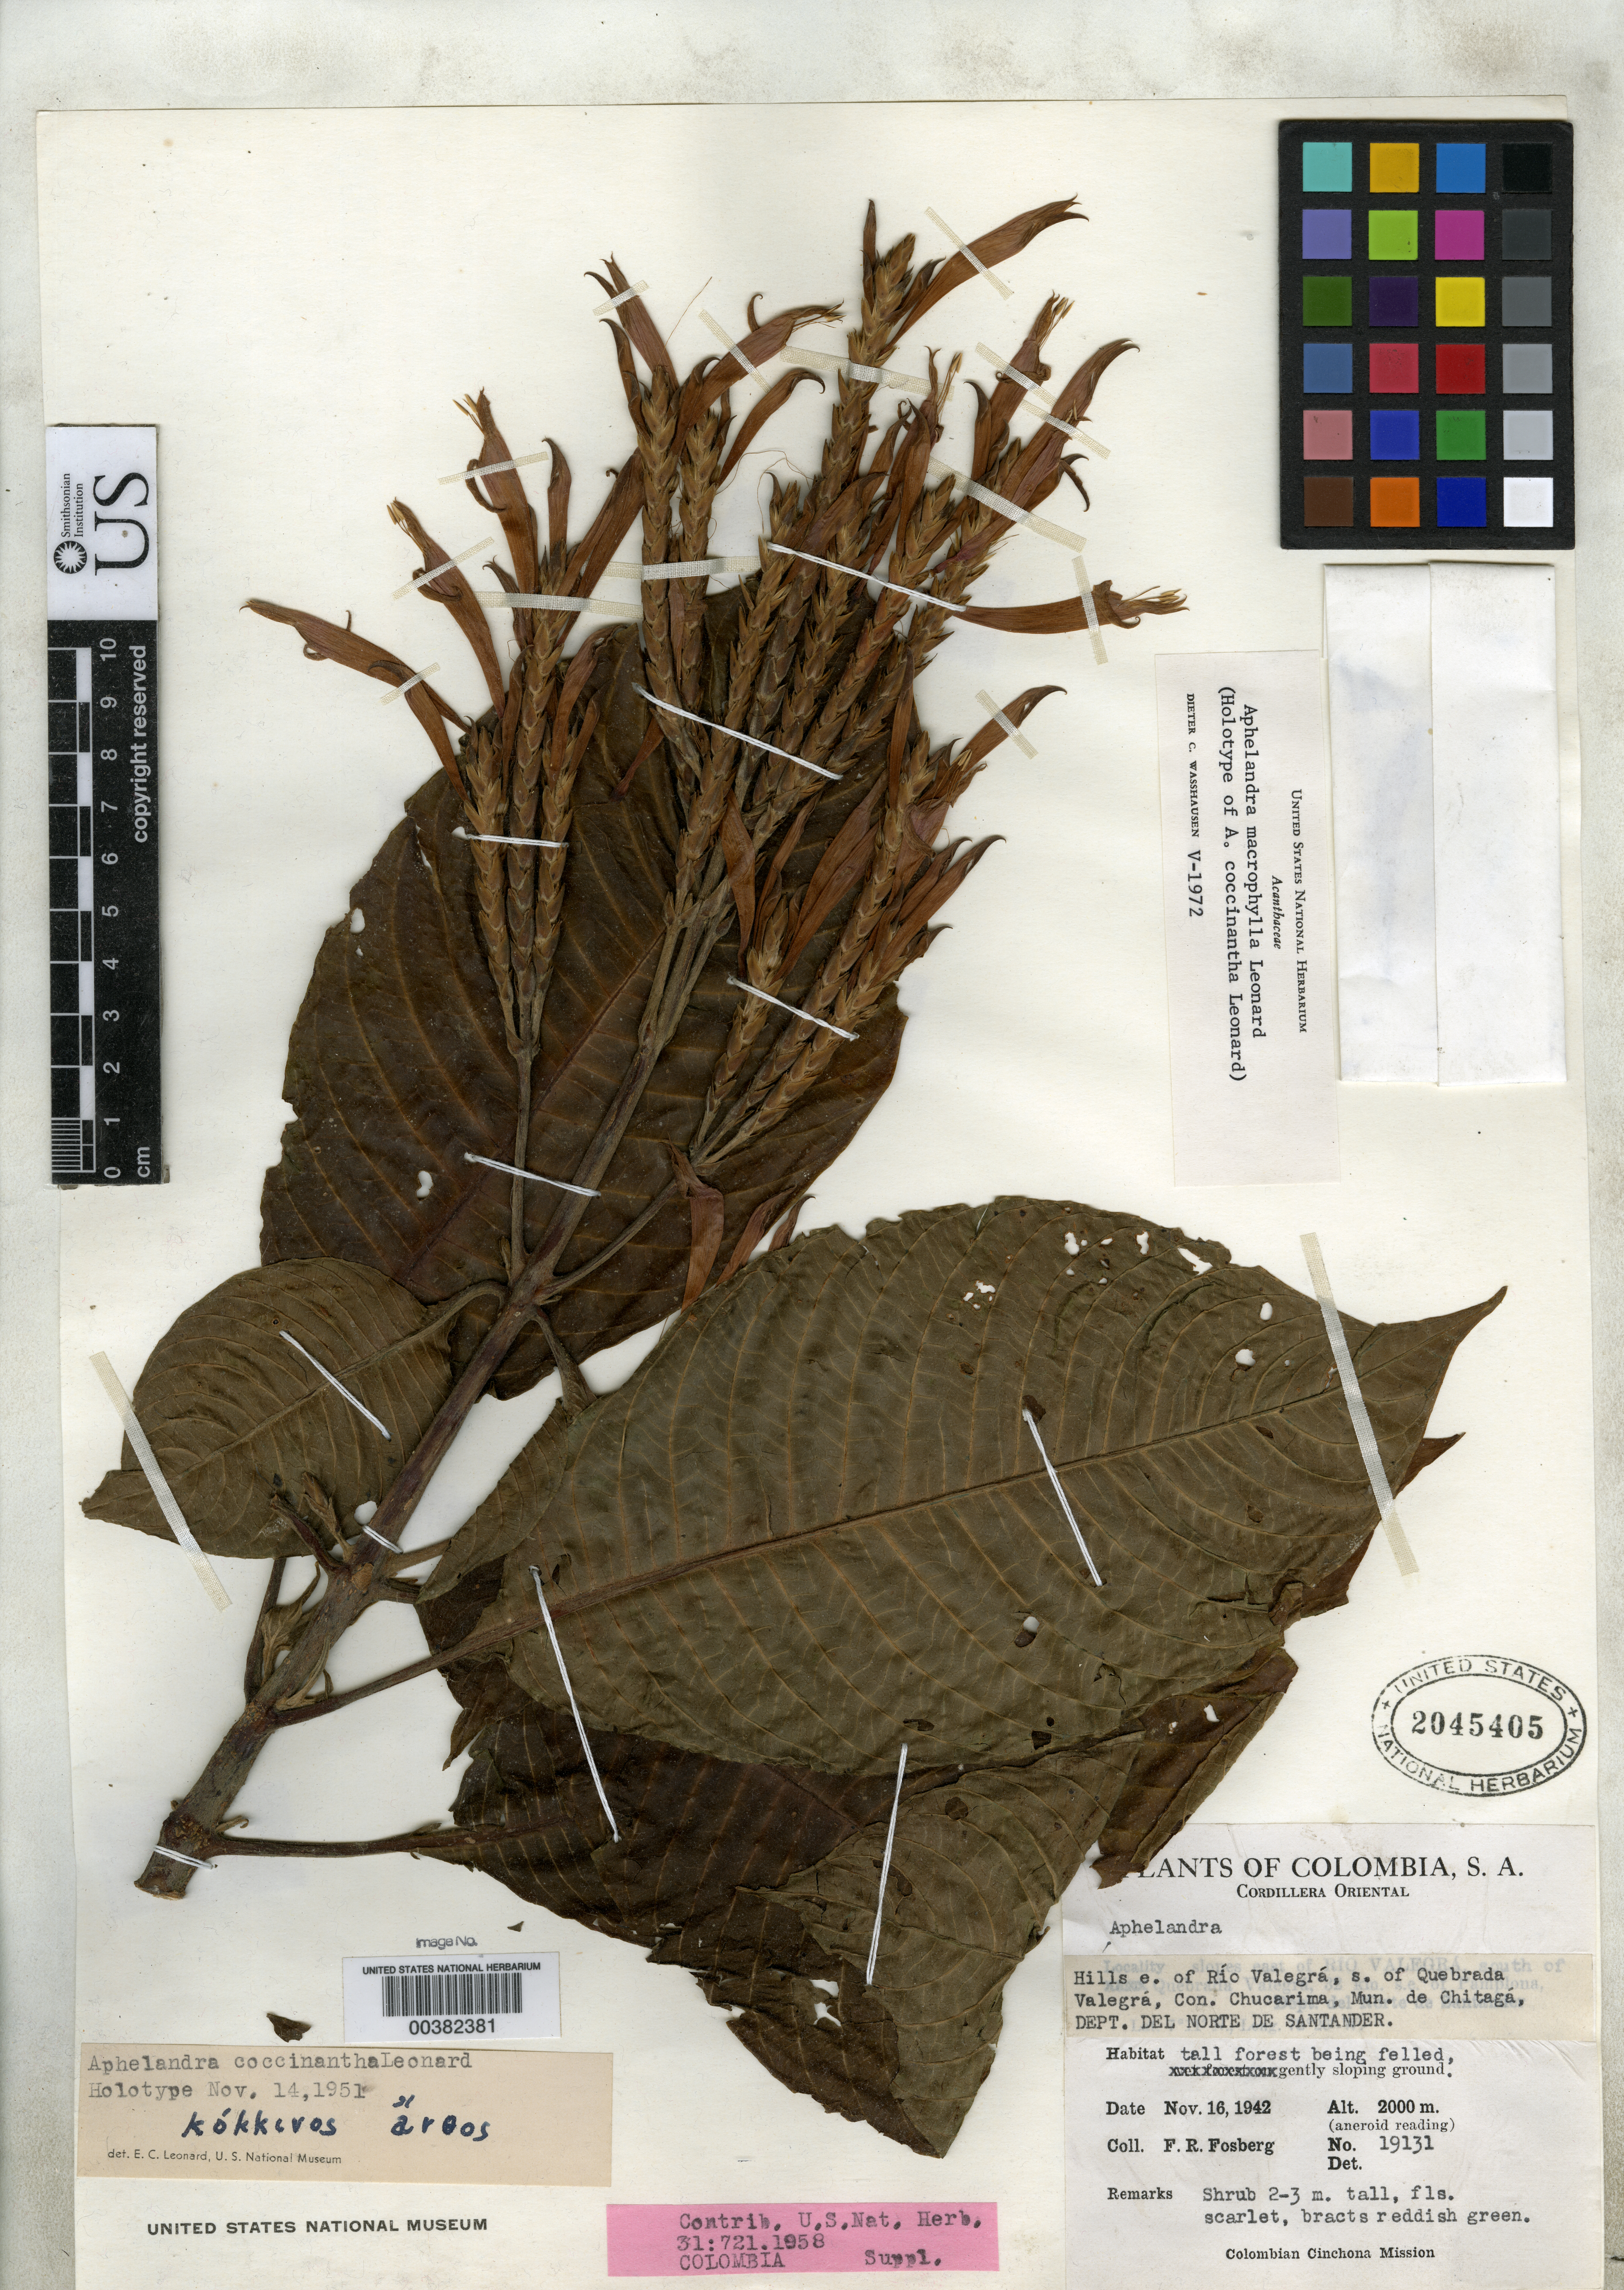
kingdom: Plantae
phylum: Tracheophyta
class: Magnoliopsida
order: Lamiales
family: Acanthaceae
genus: Aphelandra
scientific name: Aphelandra coccinantha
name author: Leonard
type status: Holotype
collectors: F. R. Fosberg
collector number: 19131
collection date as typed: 16 Nov 1942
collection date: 1942-11-16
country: Colombia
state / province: Norte de Santander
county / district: Chitaga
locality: Hills E of Rio Valegra, Quebrada Valegra, Con. Chucarima.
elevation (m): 2000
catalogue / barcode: US 2045405